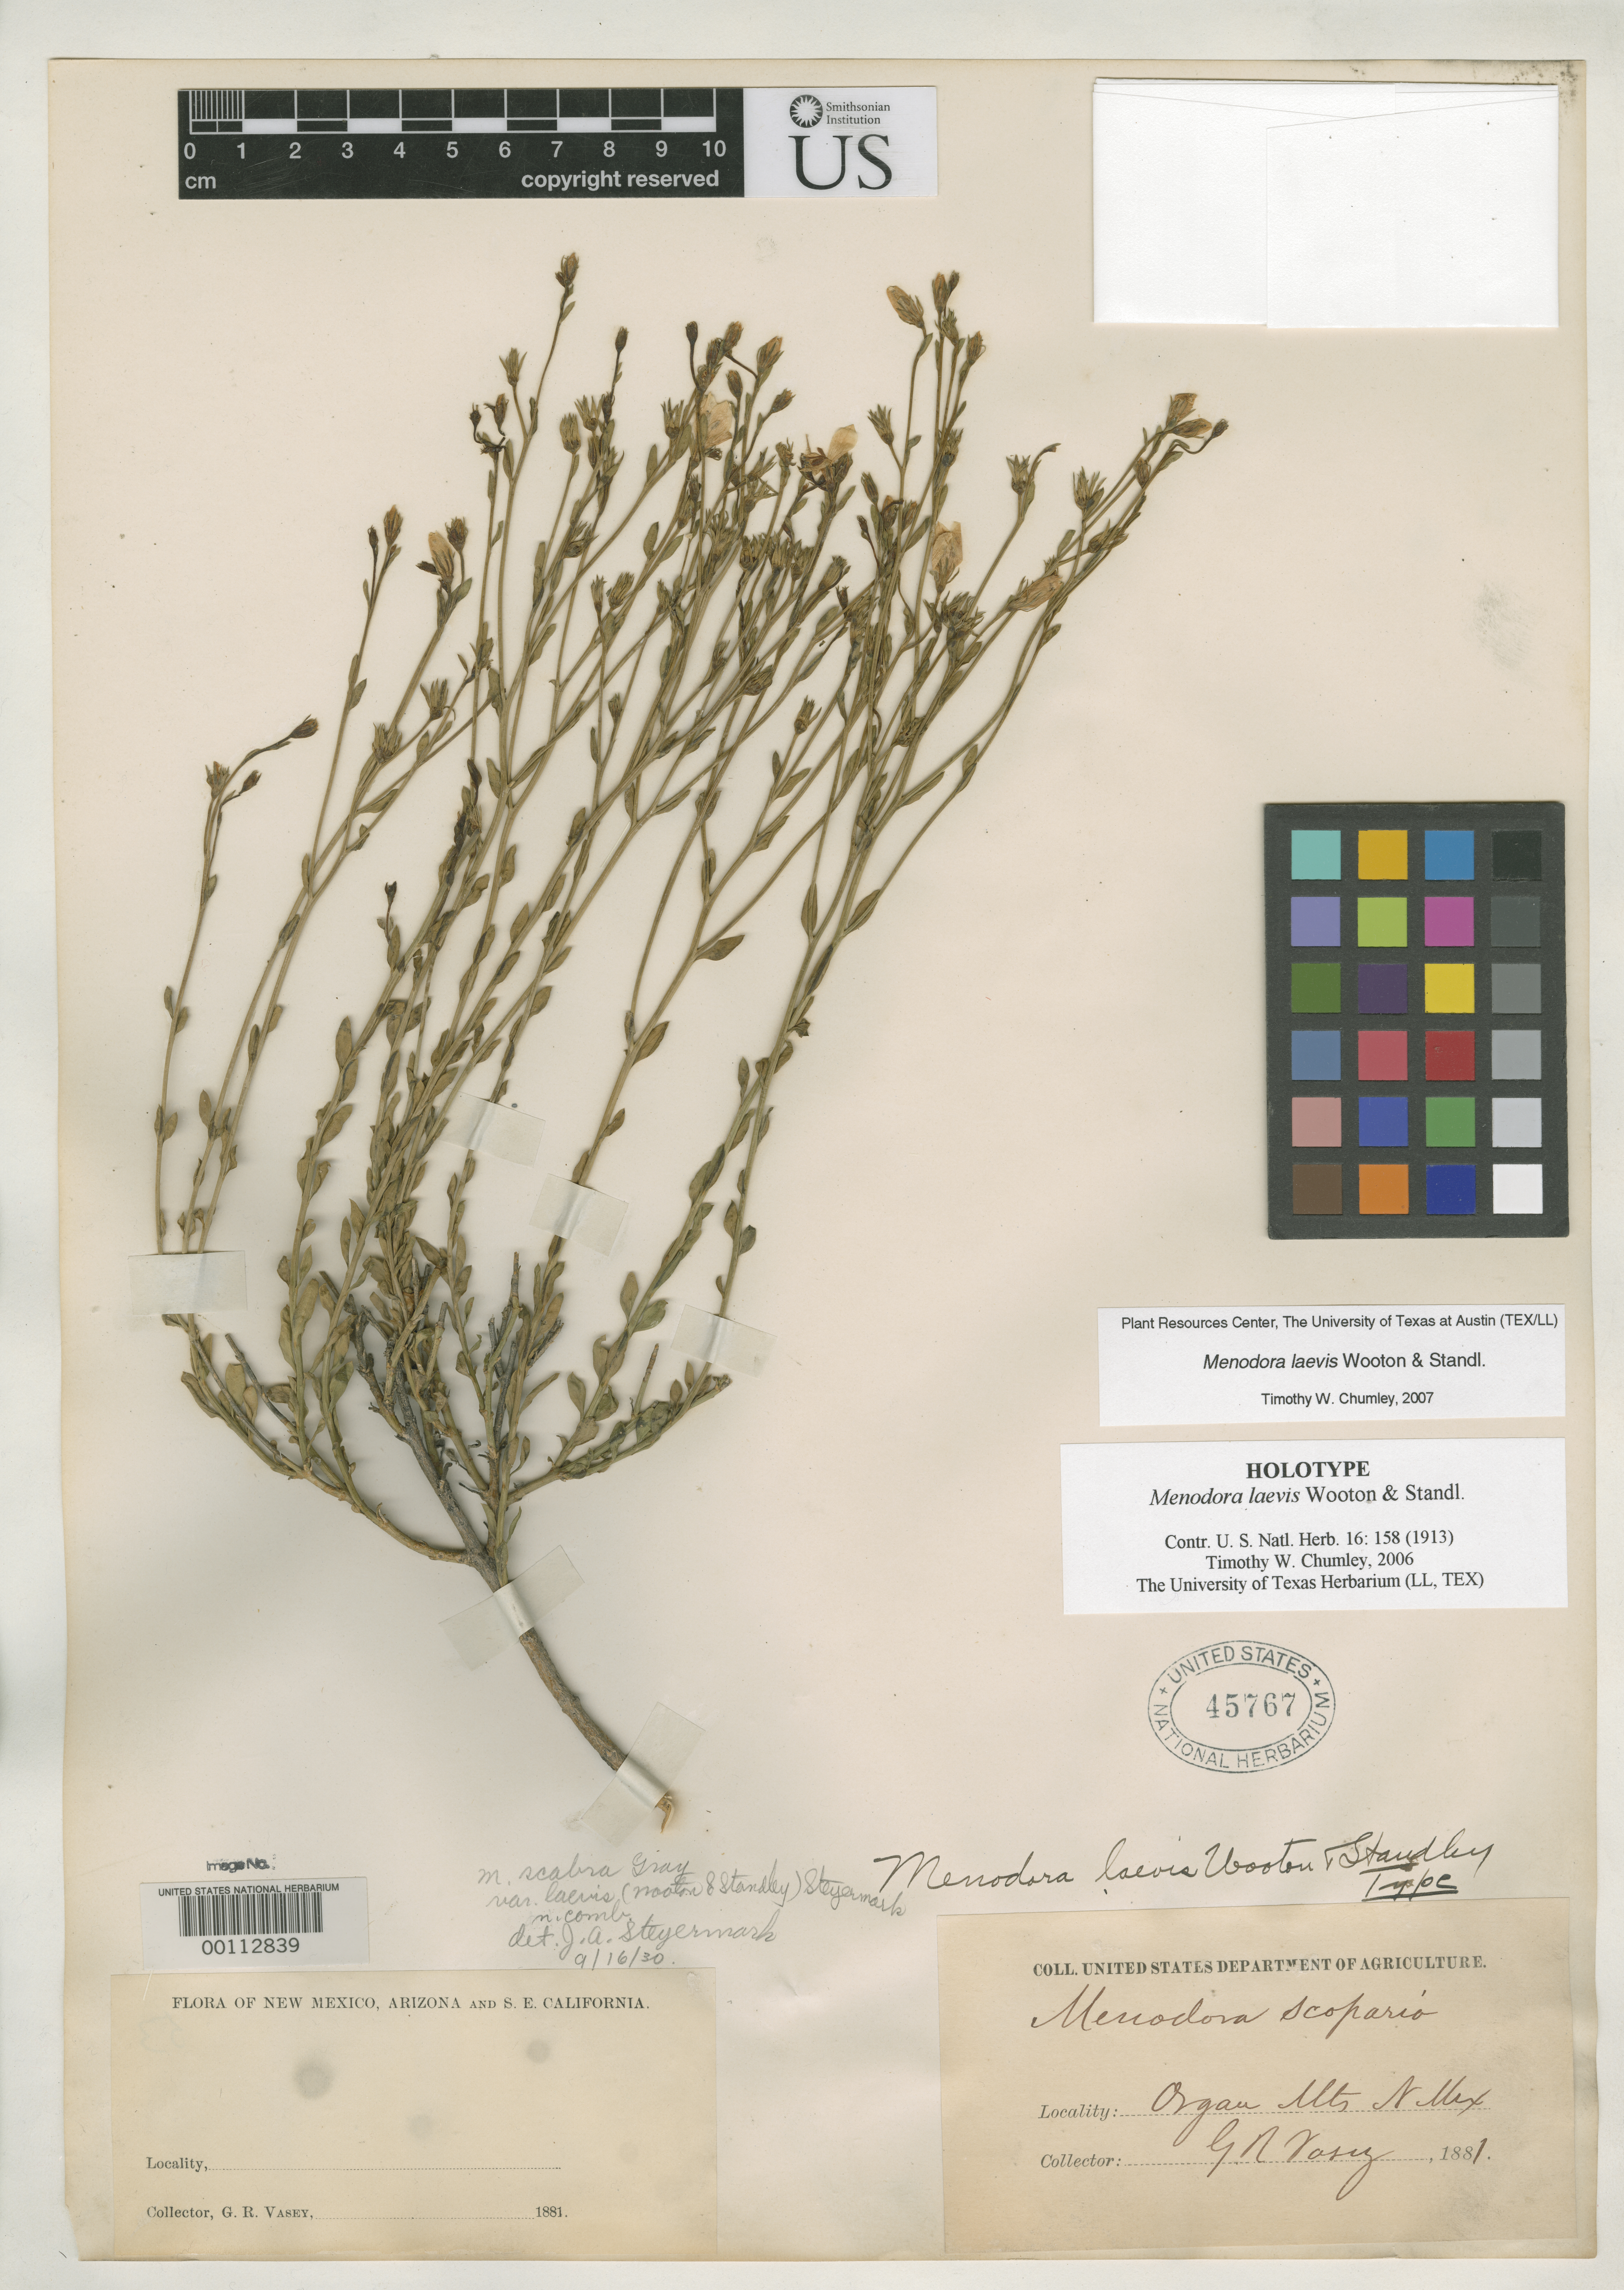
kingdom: Plantae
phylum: Tracheophyta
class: Magnoliopsida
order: Lamiales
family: Oleaceae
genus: Menodora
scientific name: Menodora laevis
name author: Wooton & Standl.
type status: Holotype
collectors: G. R. Vasey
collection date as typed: Aug 1881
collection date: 1881-08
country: United States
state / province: New Mexico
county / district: Dona Ana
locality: Organ Mts.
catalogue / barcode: US 45767